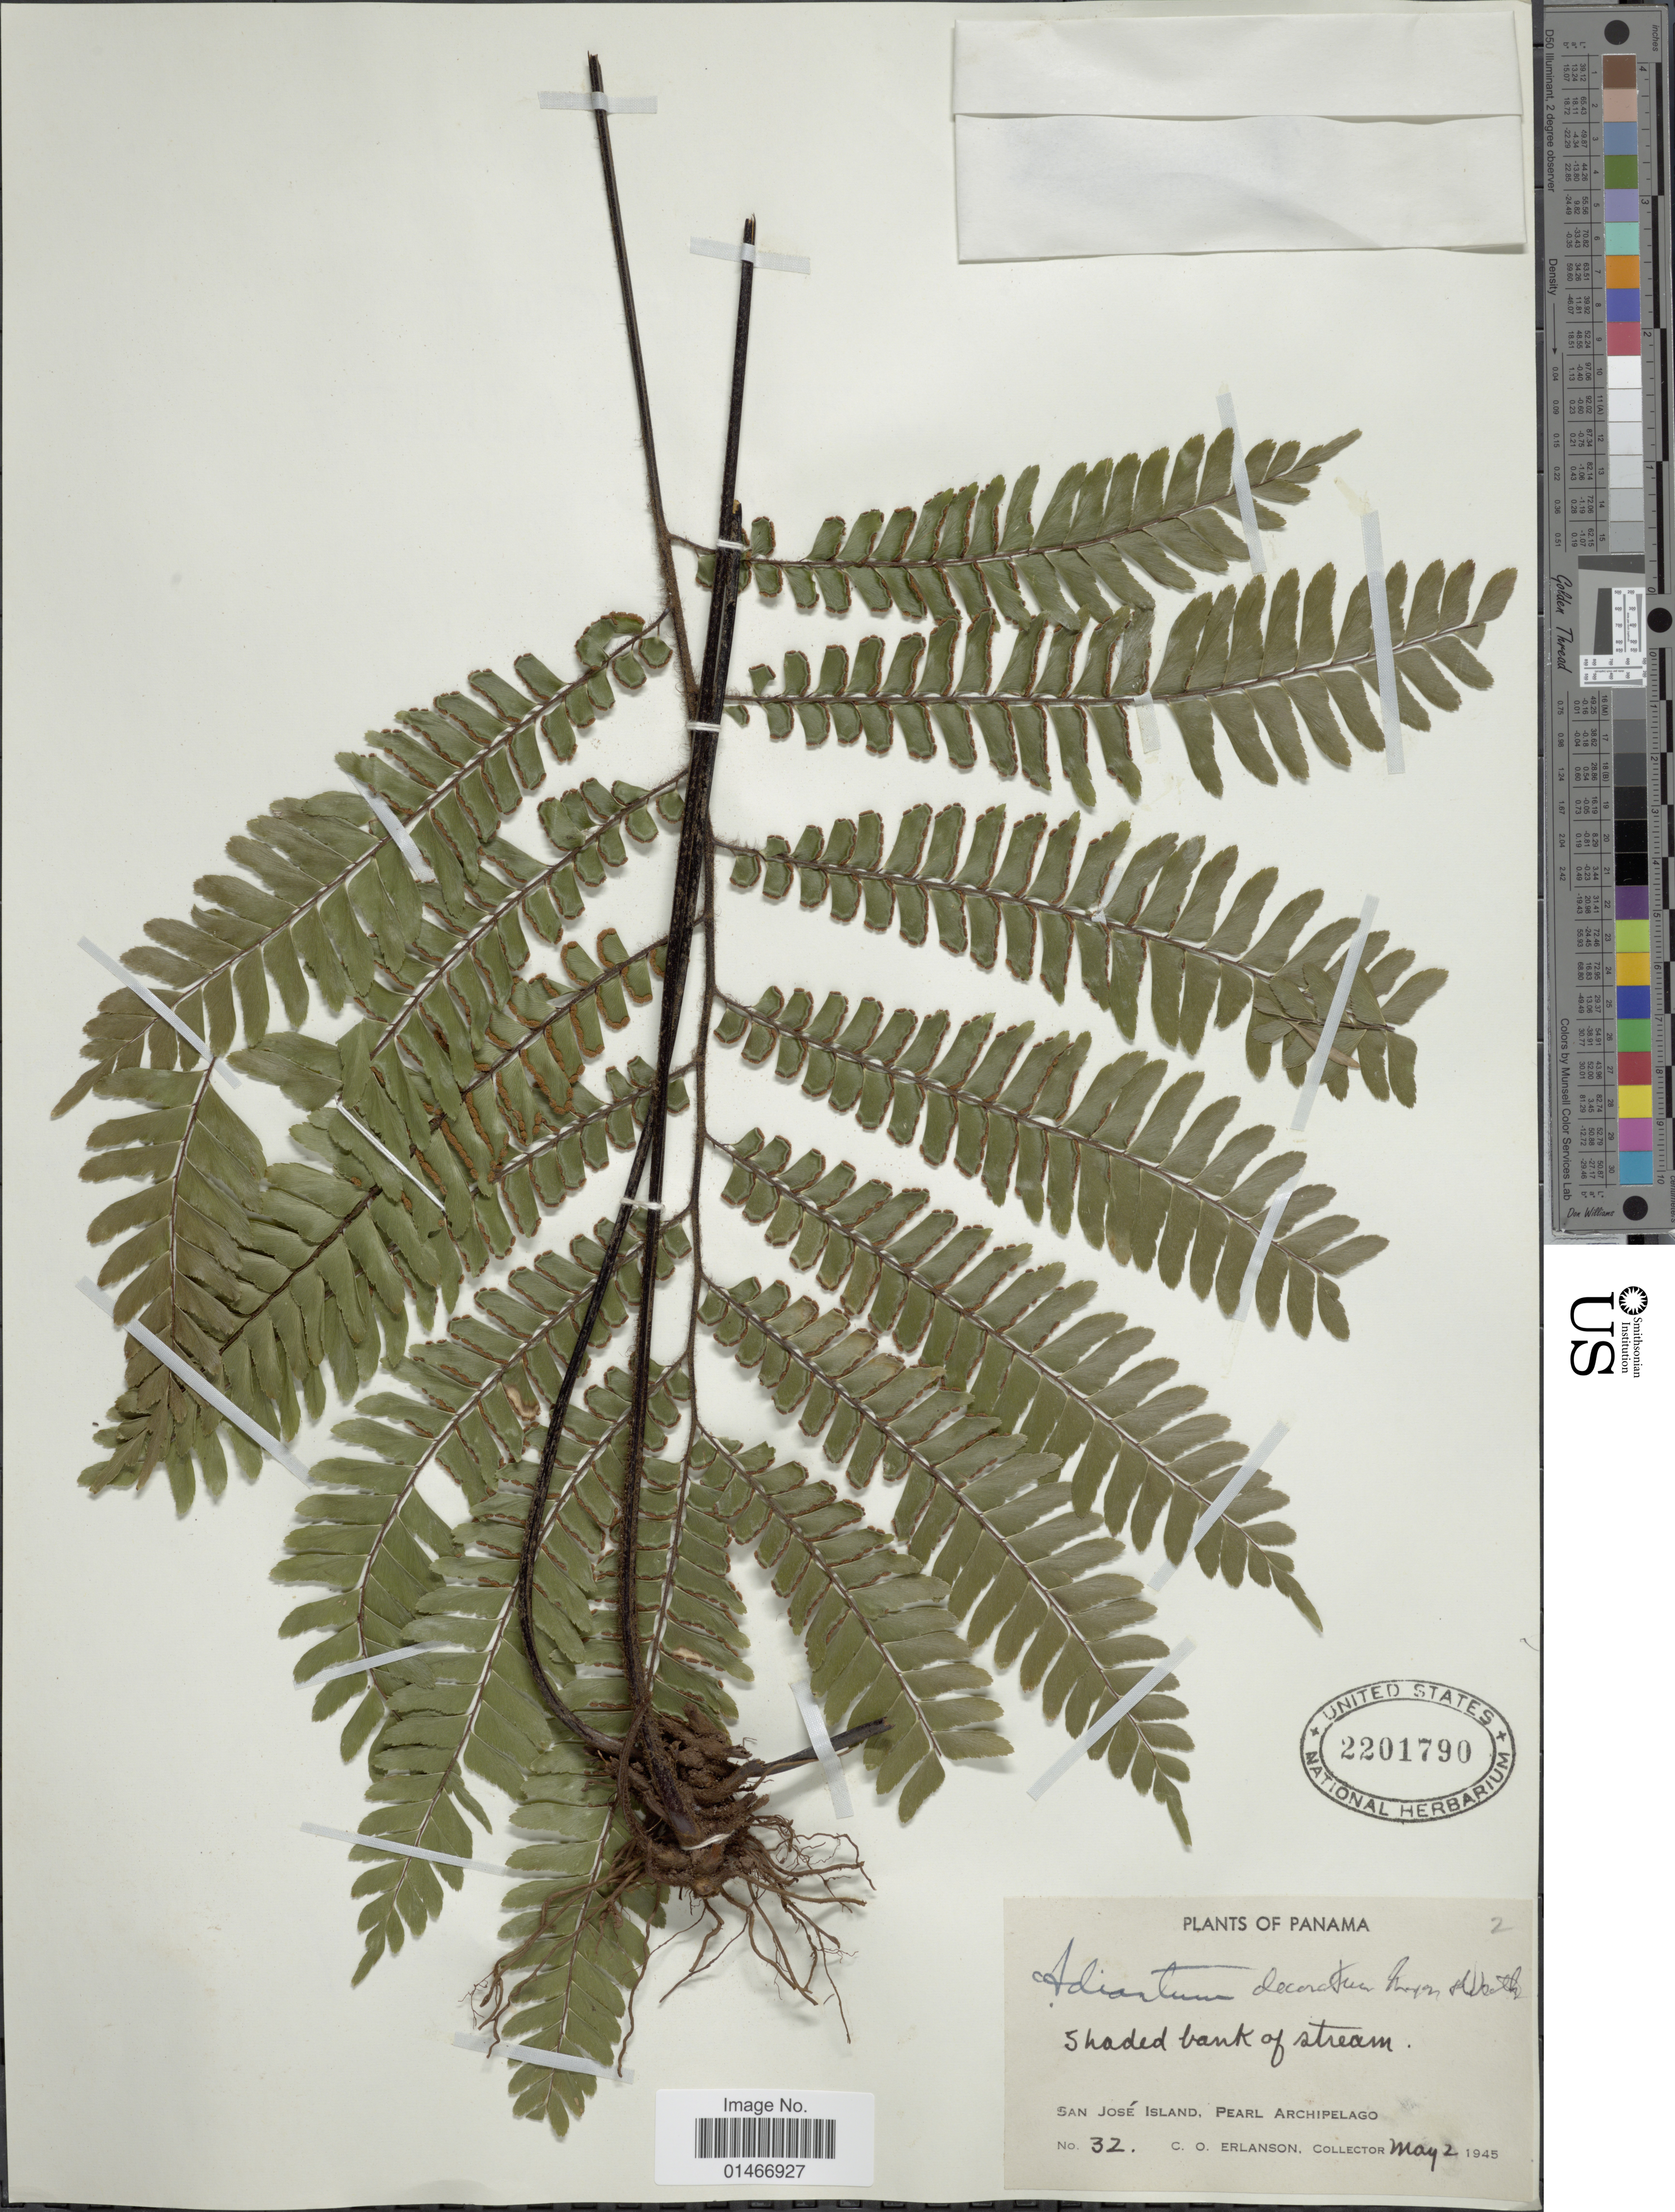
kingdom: Plantae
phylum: Tracheophyta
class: Polypodiopsida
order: Polypodiales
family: Pteridaceae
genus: Adiantum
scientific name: Adiantum decoratum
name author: Maxon & Weath.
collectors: C. O. Erlanson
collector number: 32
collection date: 1945-05-02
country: Panama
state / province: Panamá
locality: San Jose Island, Pearl Archipelago.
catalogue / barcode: US 2201790